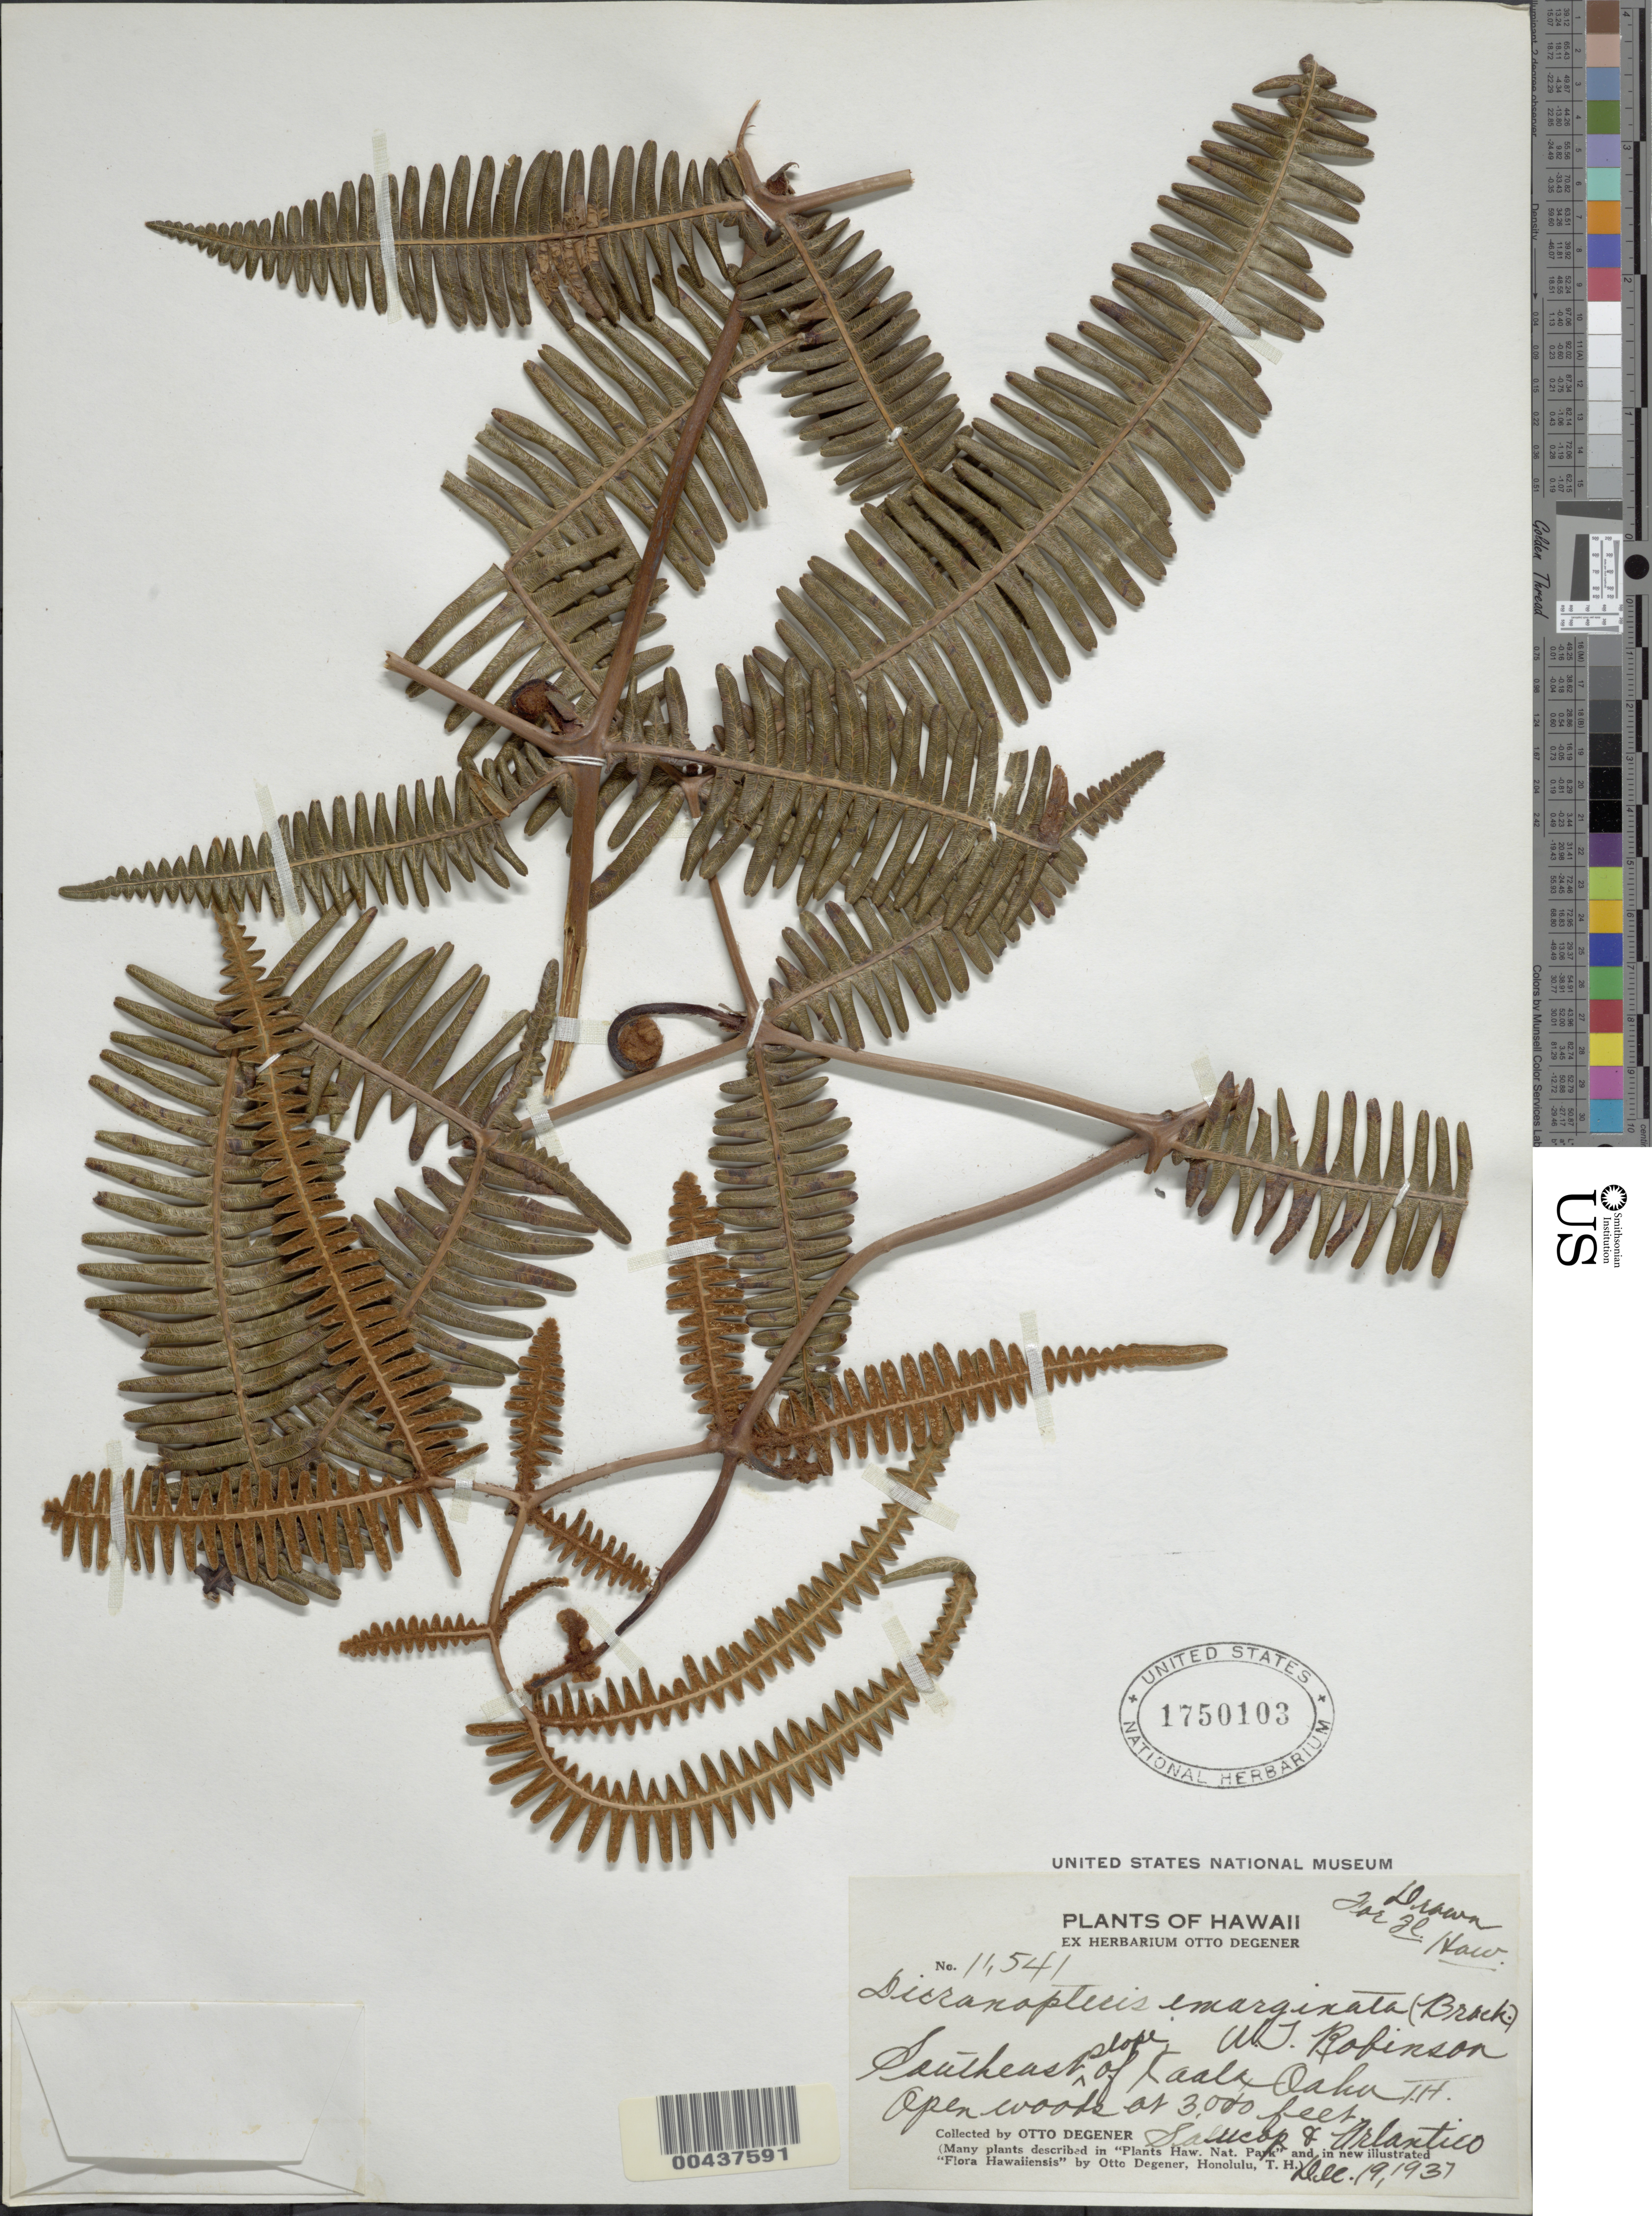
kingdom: Plantae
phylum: Tracheophyta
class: Polypodiopsida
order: Gleicheniales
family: Gleicheniaceae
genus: Dicranopteris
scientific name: Dicranopteris linearis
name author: (Burm. f.) Underw.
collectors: O. Degener & O. Salucop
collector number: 11541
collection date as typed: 19 Dec 1937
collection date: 1937-12-19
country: United States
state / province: Hawaii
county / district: Honolulu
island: Oahu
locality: SE slope of Kaala, Oahu, T.H.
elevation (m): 914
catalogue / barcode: US 1750103